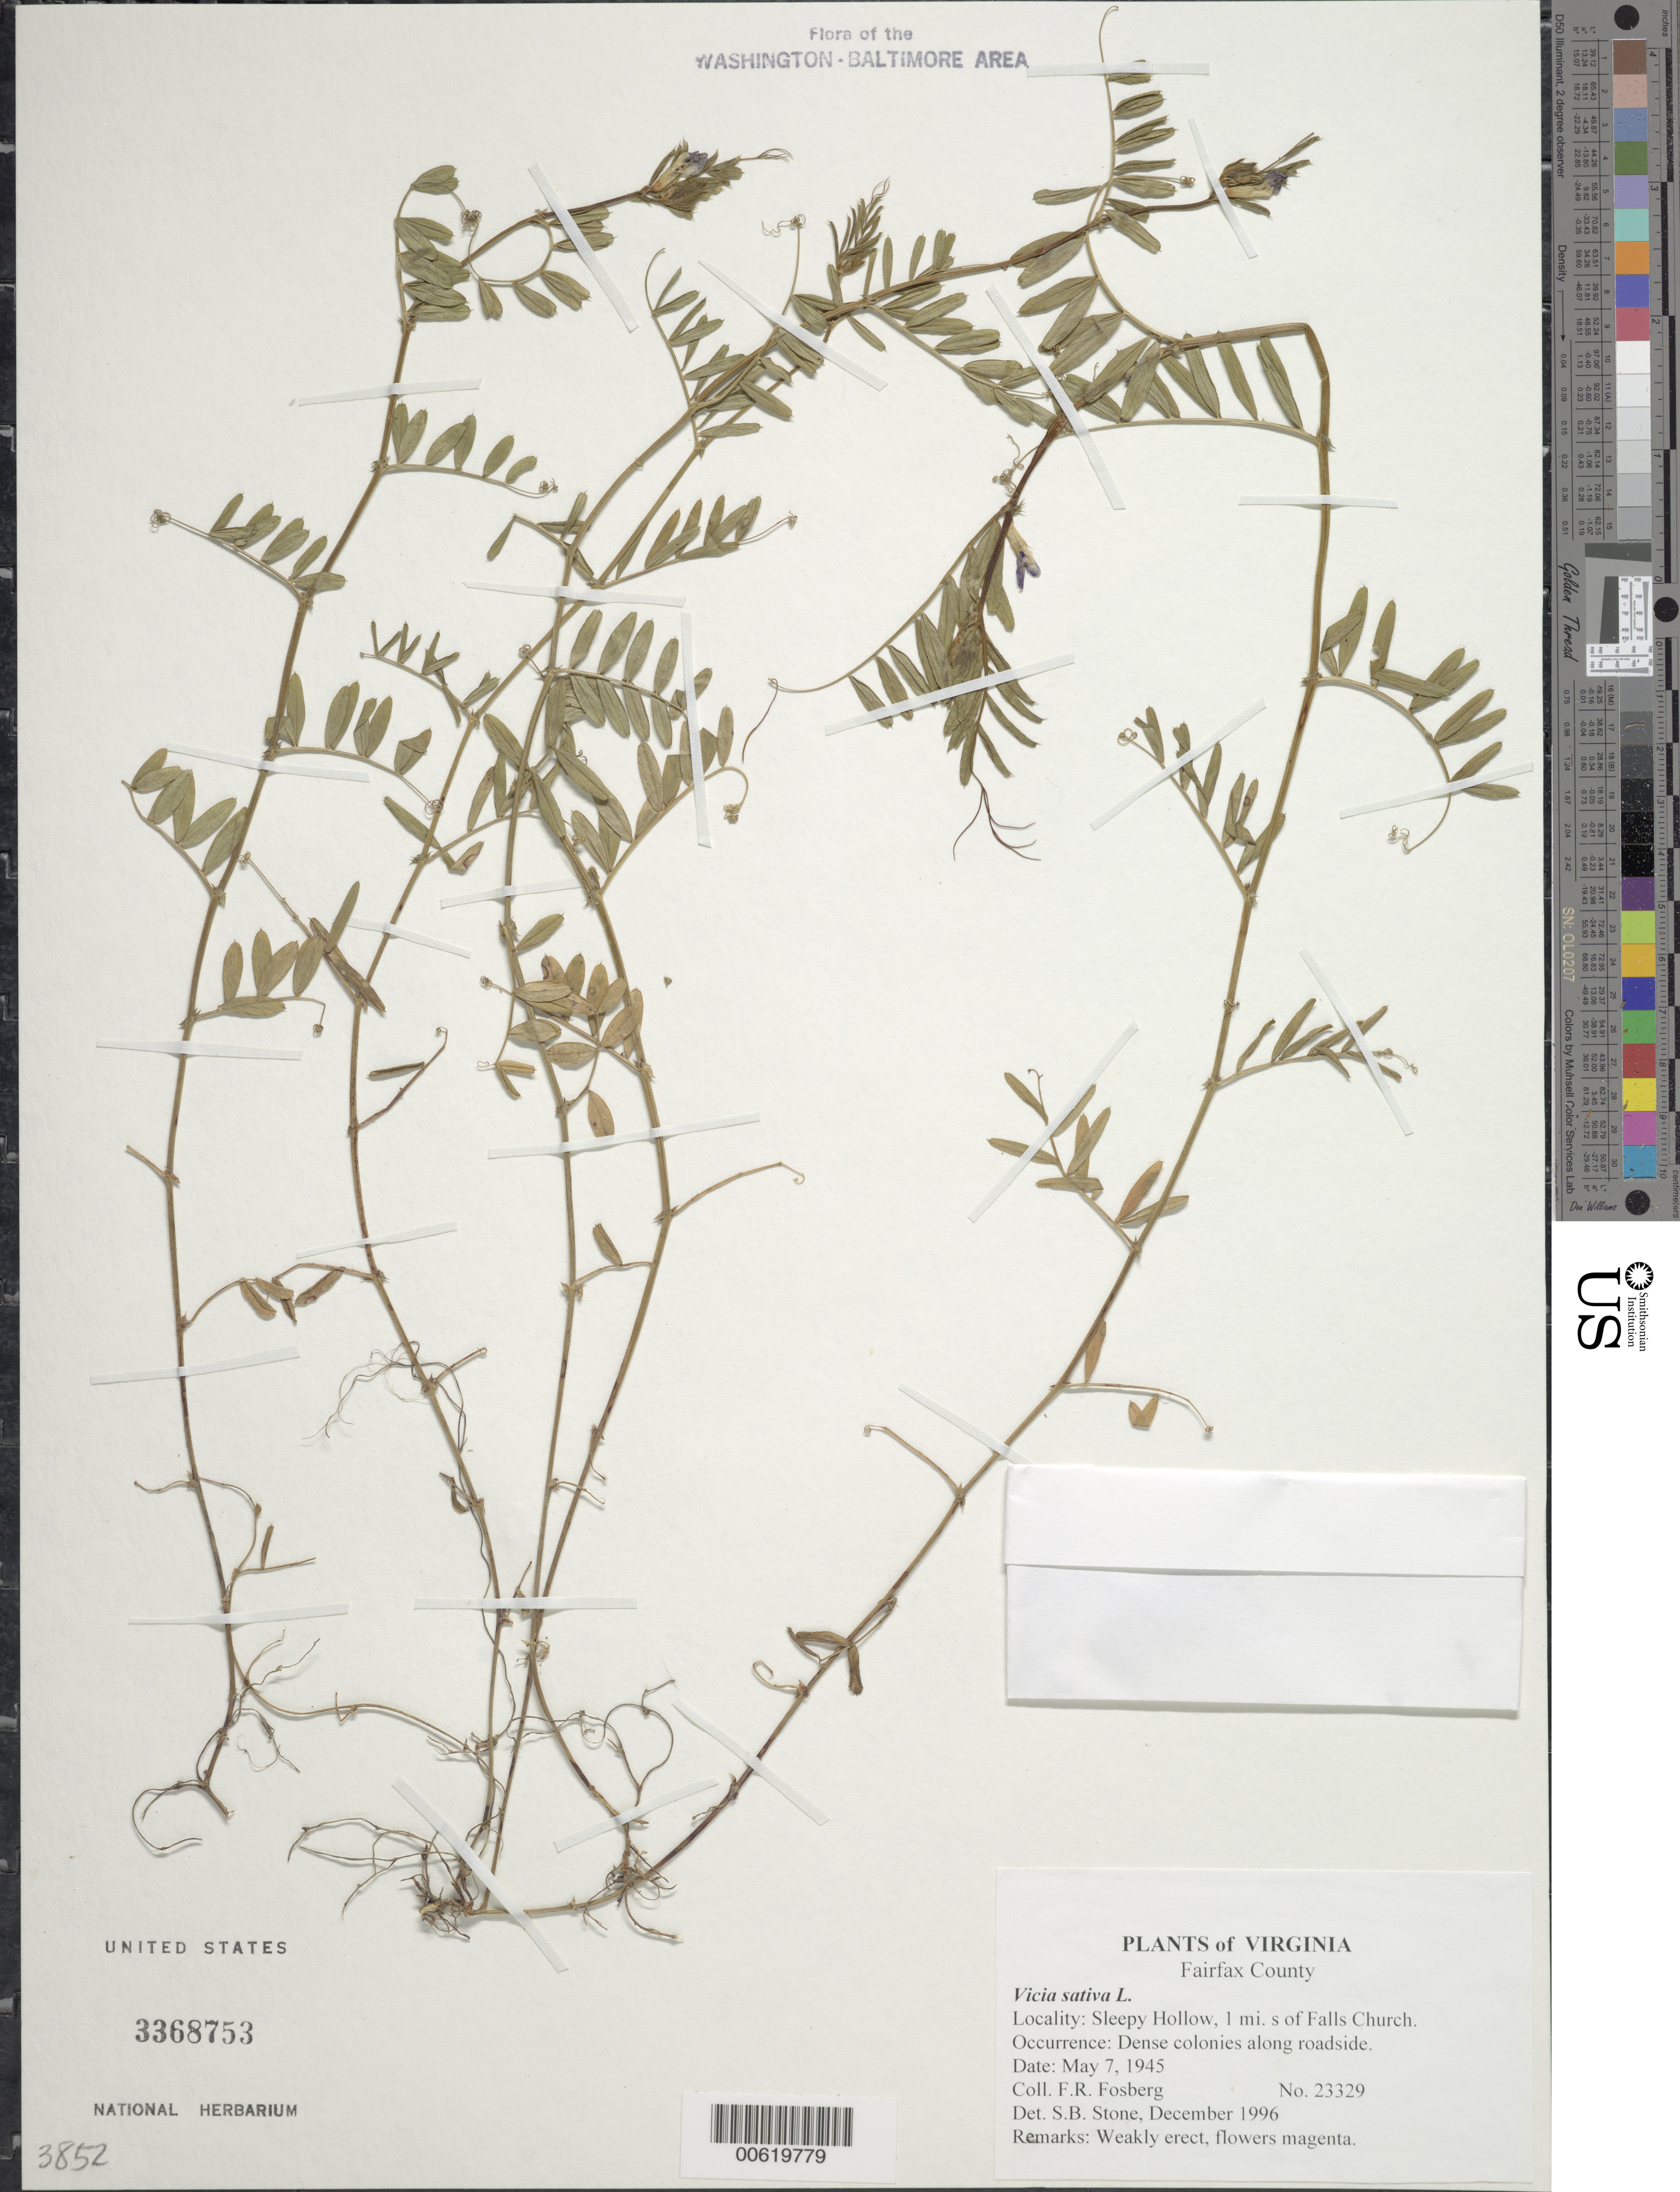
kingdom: Plantae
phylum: Tracheophyta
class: Magnoliopsida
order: Fabales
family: Fabaceae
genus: Vicia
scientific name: Vicia sativa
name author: L.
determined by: Stone, S. B.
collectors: F. R. Fosberg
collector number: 23329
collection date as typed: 07 May 1945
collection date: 1945-05-07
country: United States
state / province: Virginia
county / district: Fairfax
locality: Sleepy Hollow, 1 mi. S of Falls Church.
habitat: Dense colonies along roadside.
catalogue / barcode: US 3368753